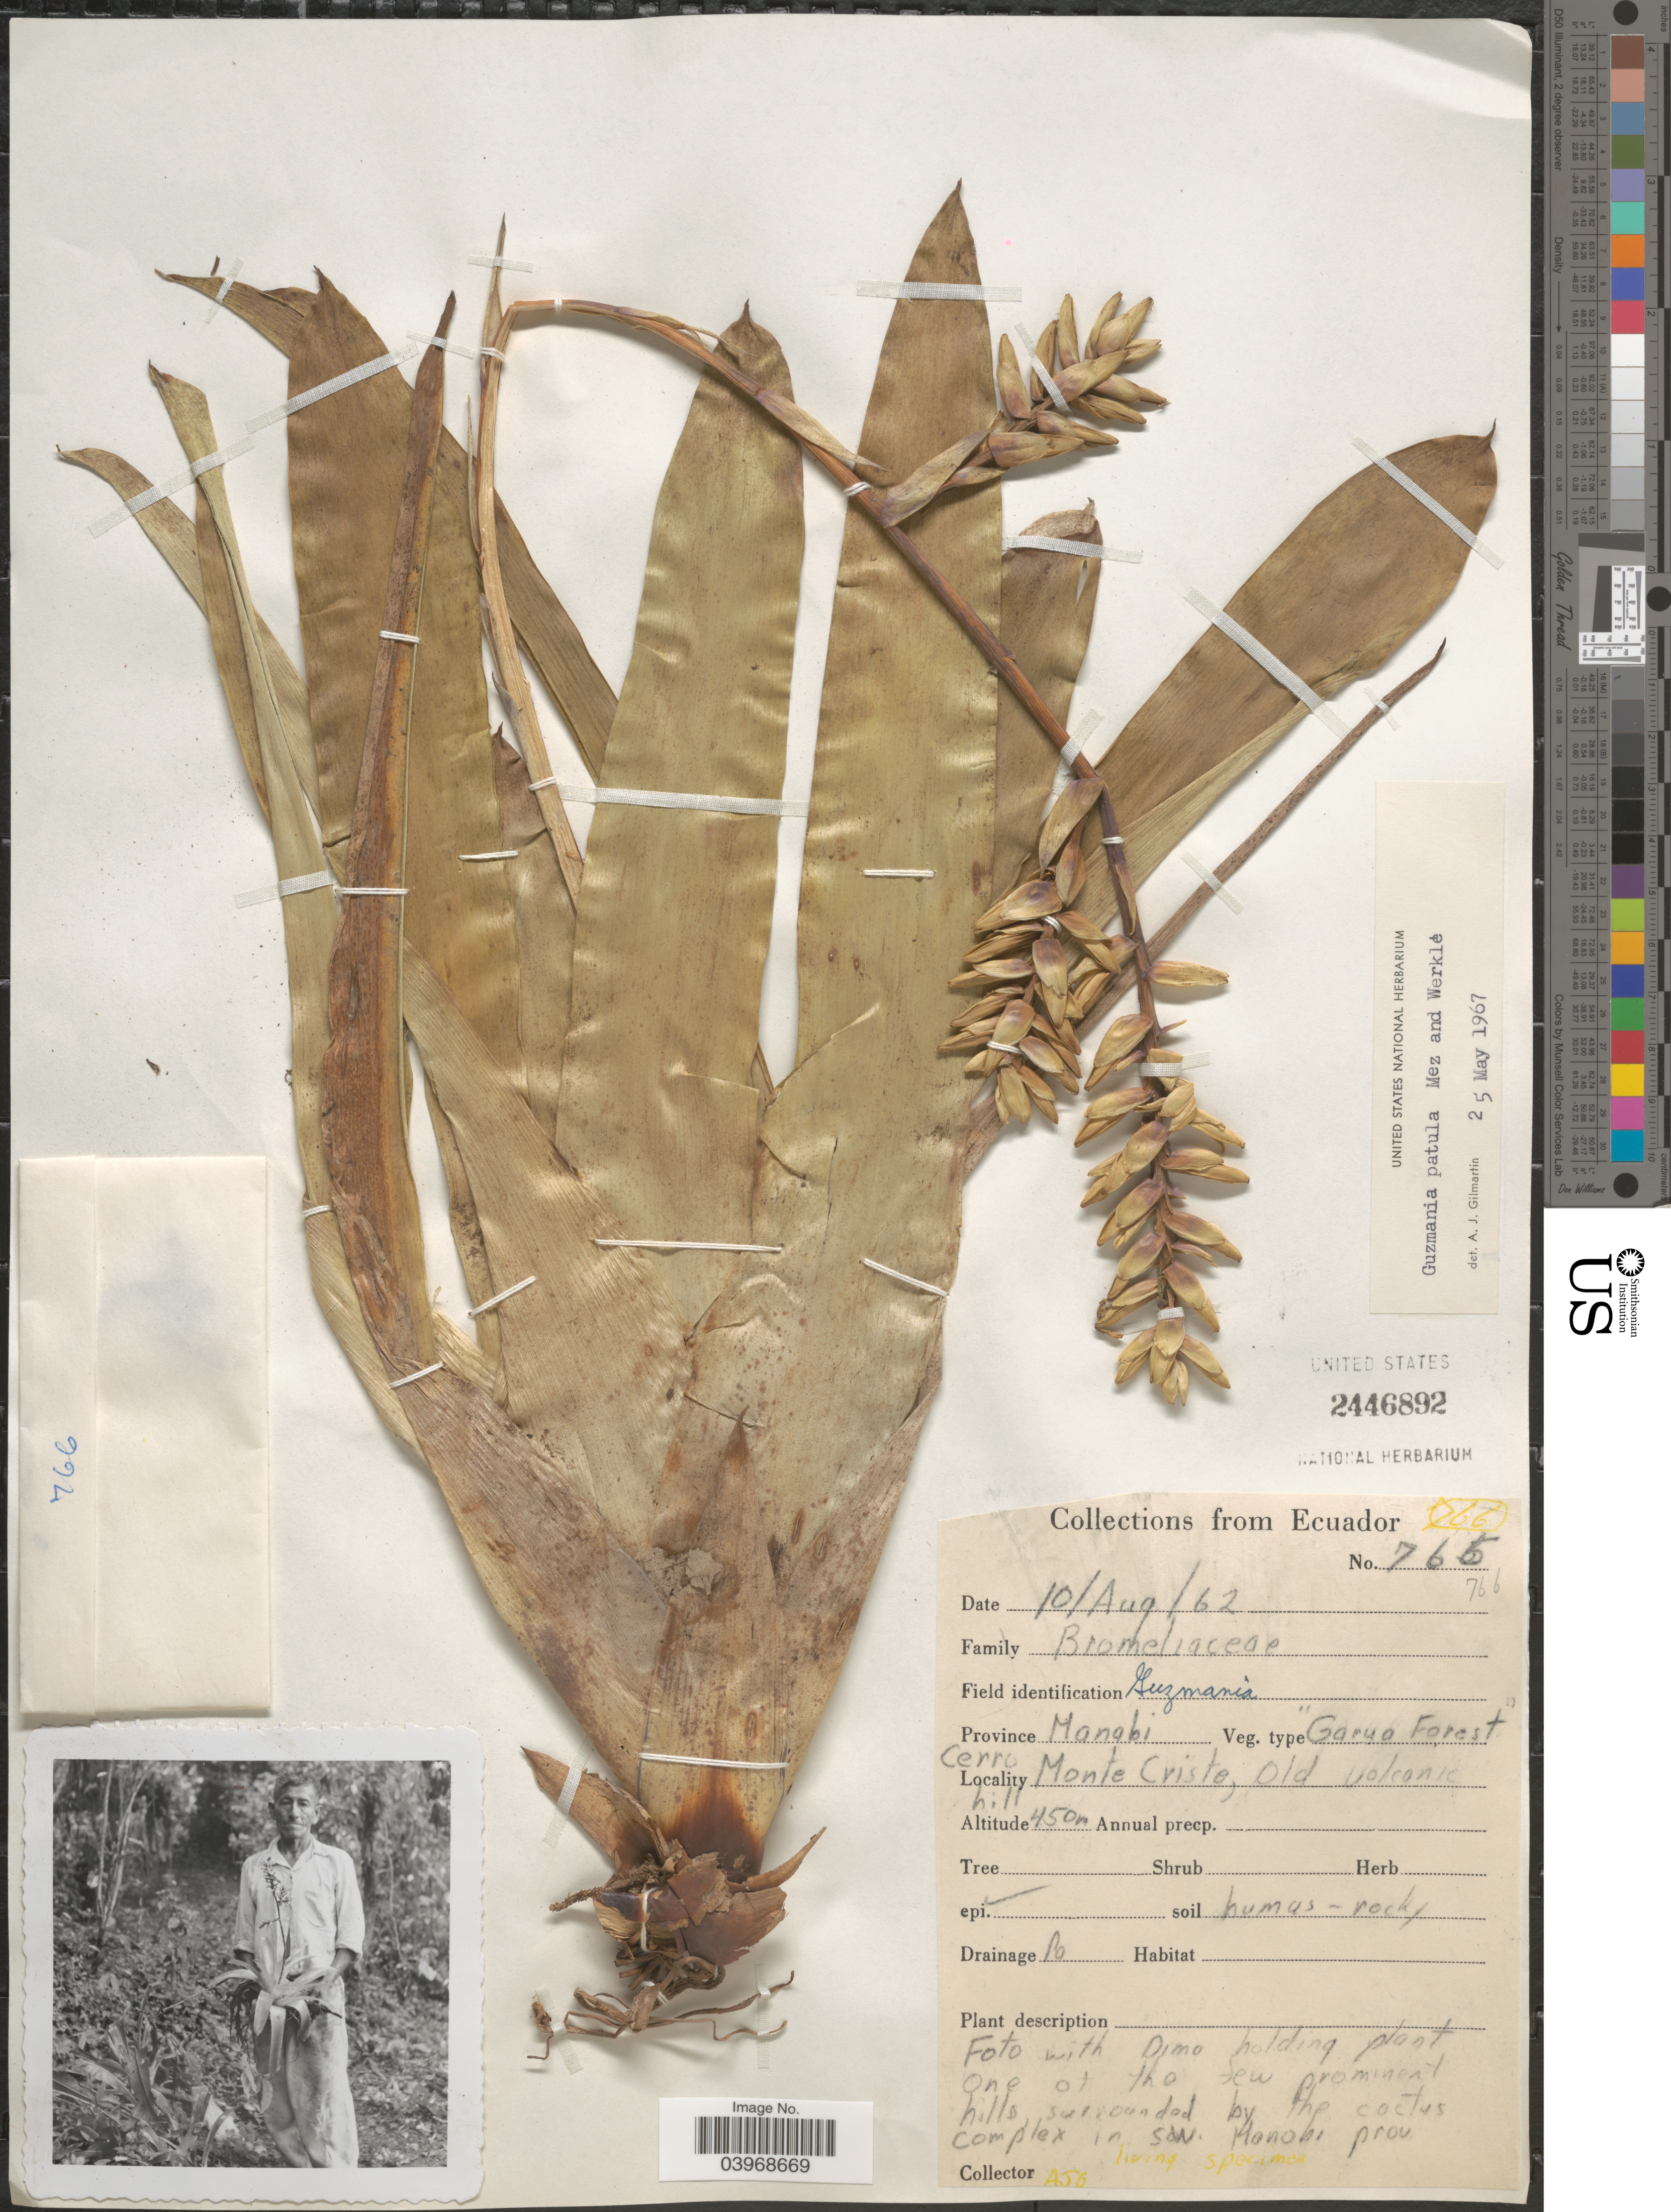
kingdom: Plantae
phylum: Tracheophyta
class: Liliopsida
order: Poales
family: Bromeliaceae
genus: Guzmania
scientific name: Guzmania patula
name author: Mez & Wercklé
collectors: A. J. G.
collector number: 765/766?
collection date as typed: Transcribed d/m/y: 10/8/62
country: Ecuador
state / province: Manabí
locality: Cerro Monte Criste, Old volcanic hill.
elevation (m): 450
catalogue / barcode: US 2446892